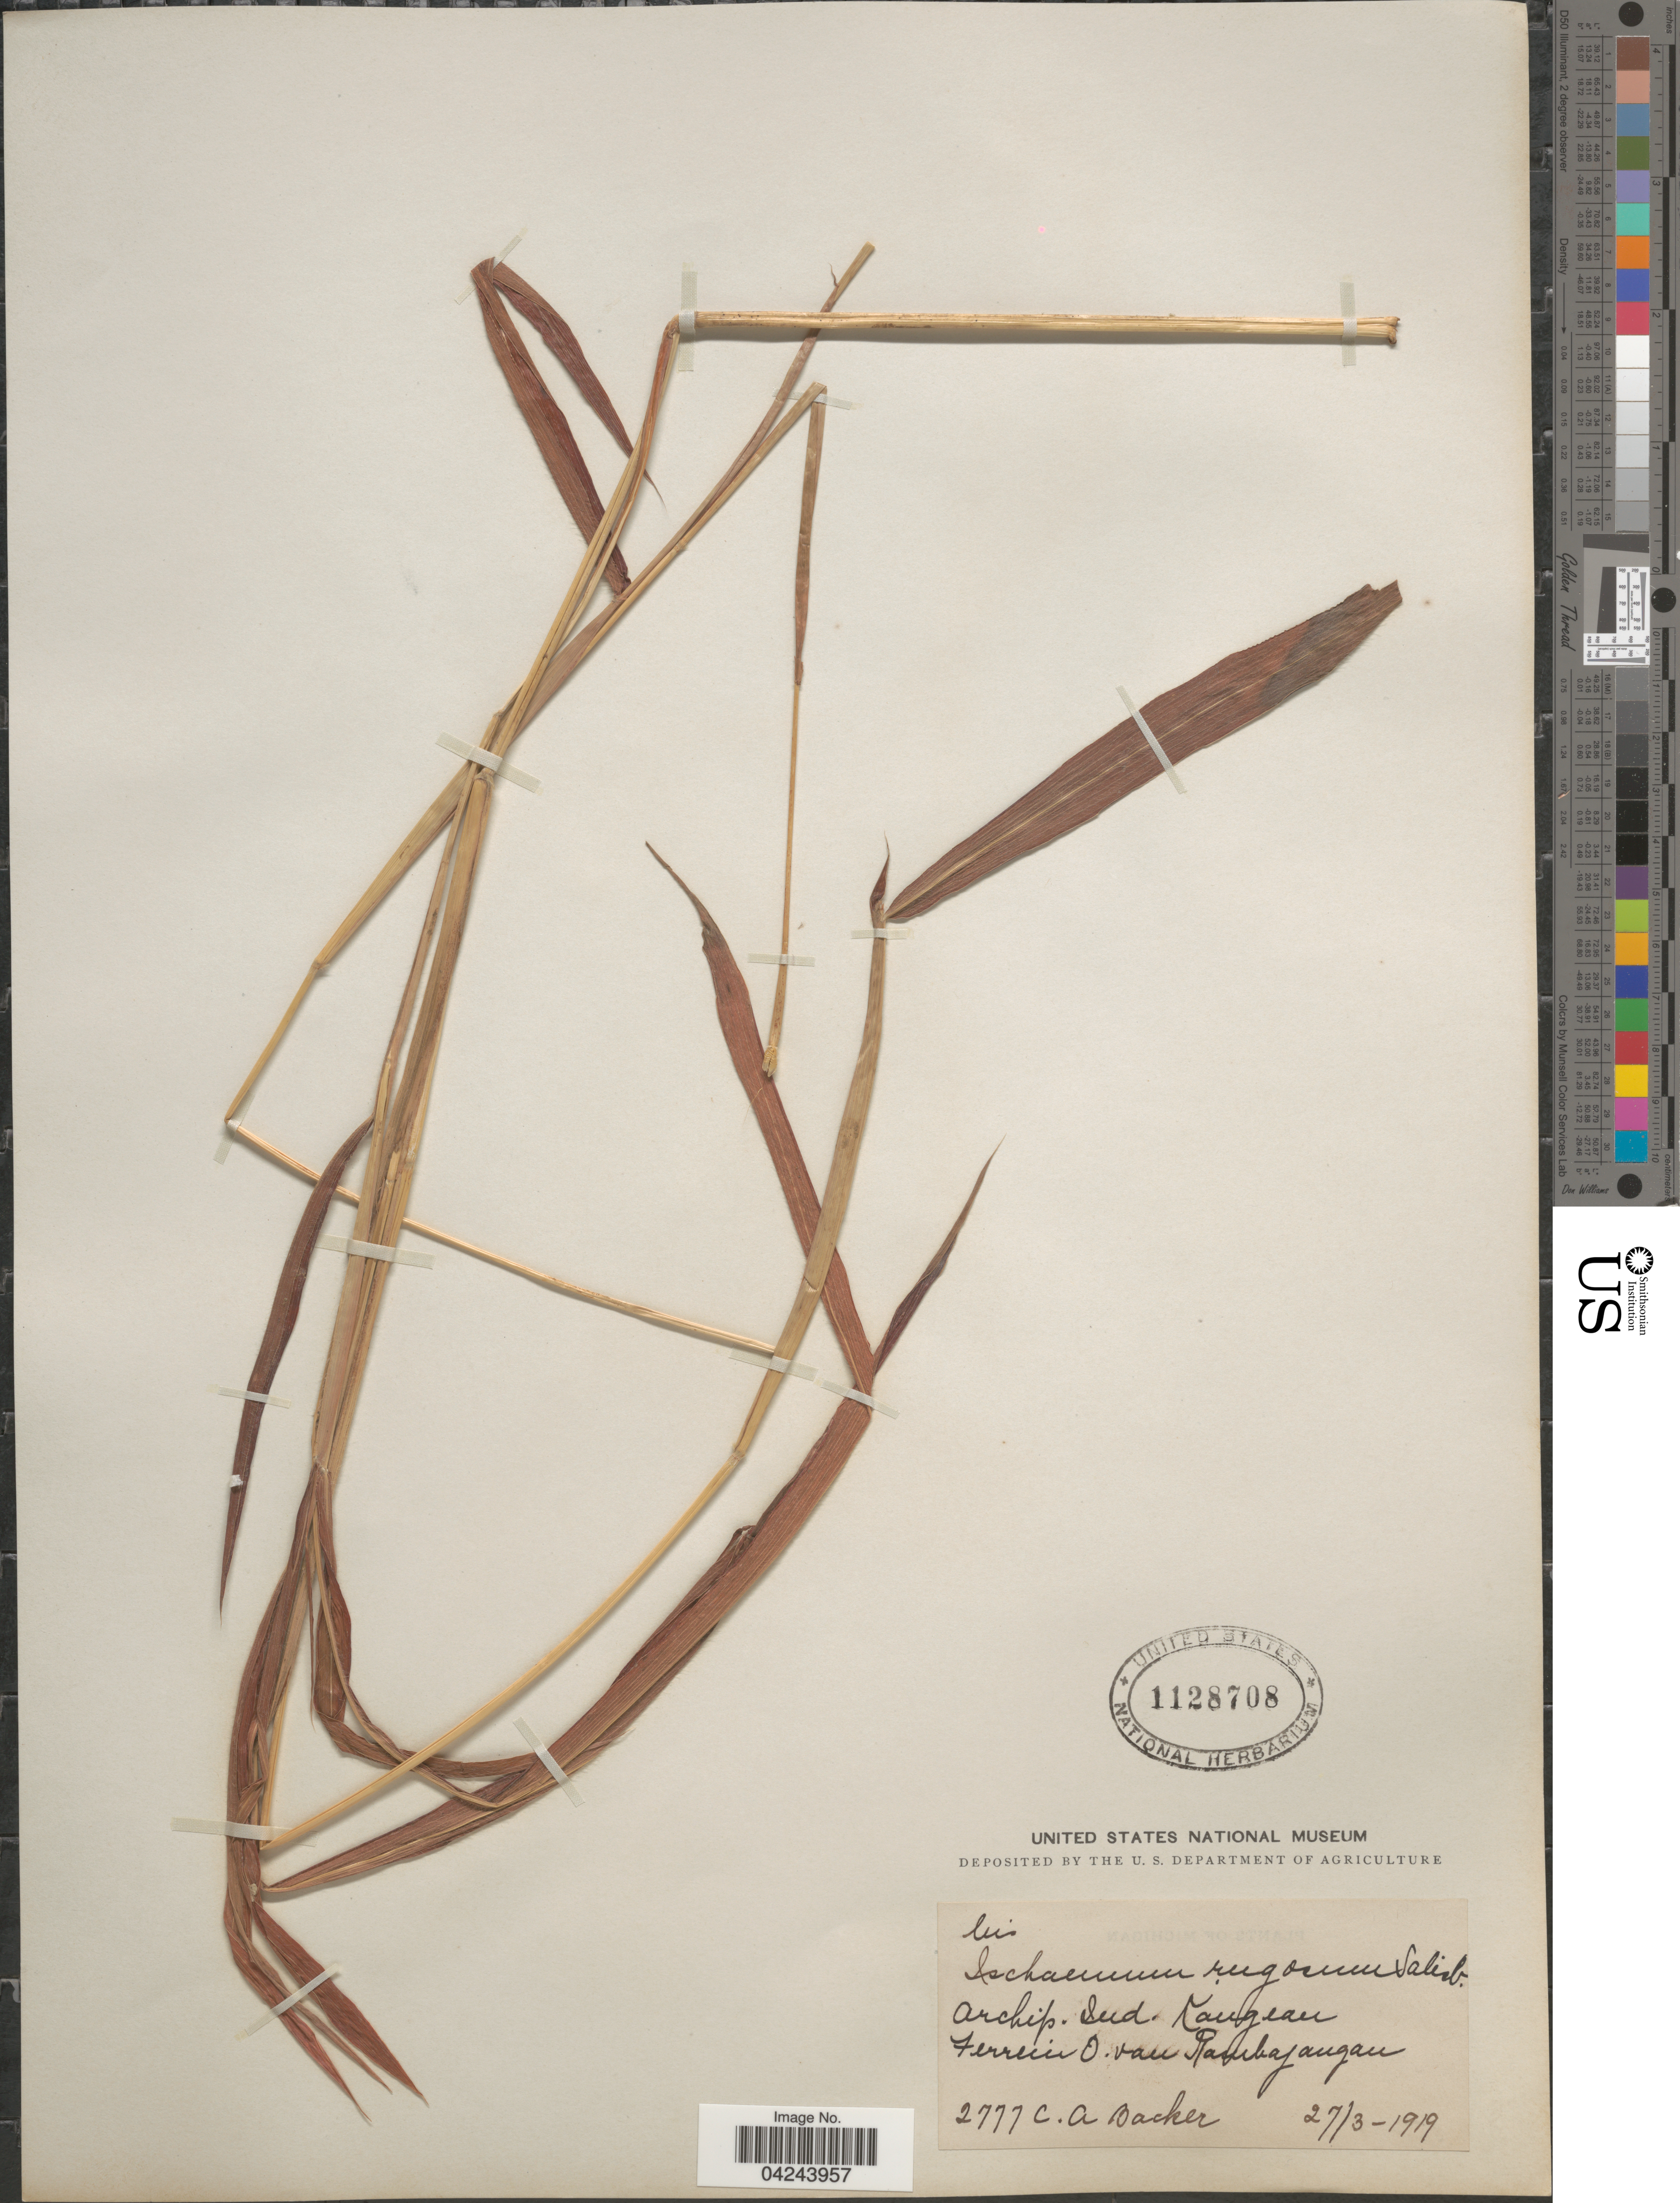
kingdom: Plantae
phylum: Tracheophyta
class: Liliopsida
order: Poales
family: Poaceae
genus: Ischaemum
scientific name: Ischaemum rugosum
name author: Salisb.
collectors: C. A. Backer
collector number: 2777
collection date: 1919-03-27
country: Indonesia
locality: Archip. Ind. Kangean Terrein O. van Tambajangan.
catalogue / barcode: US 1128708